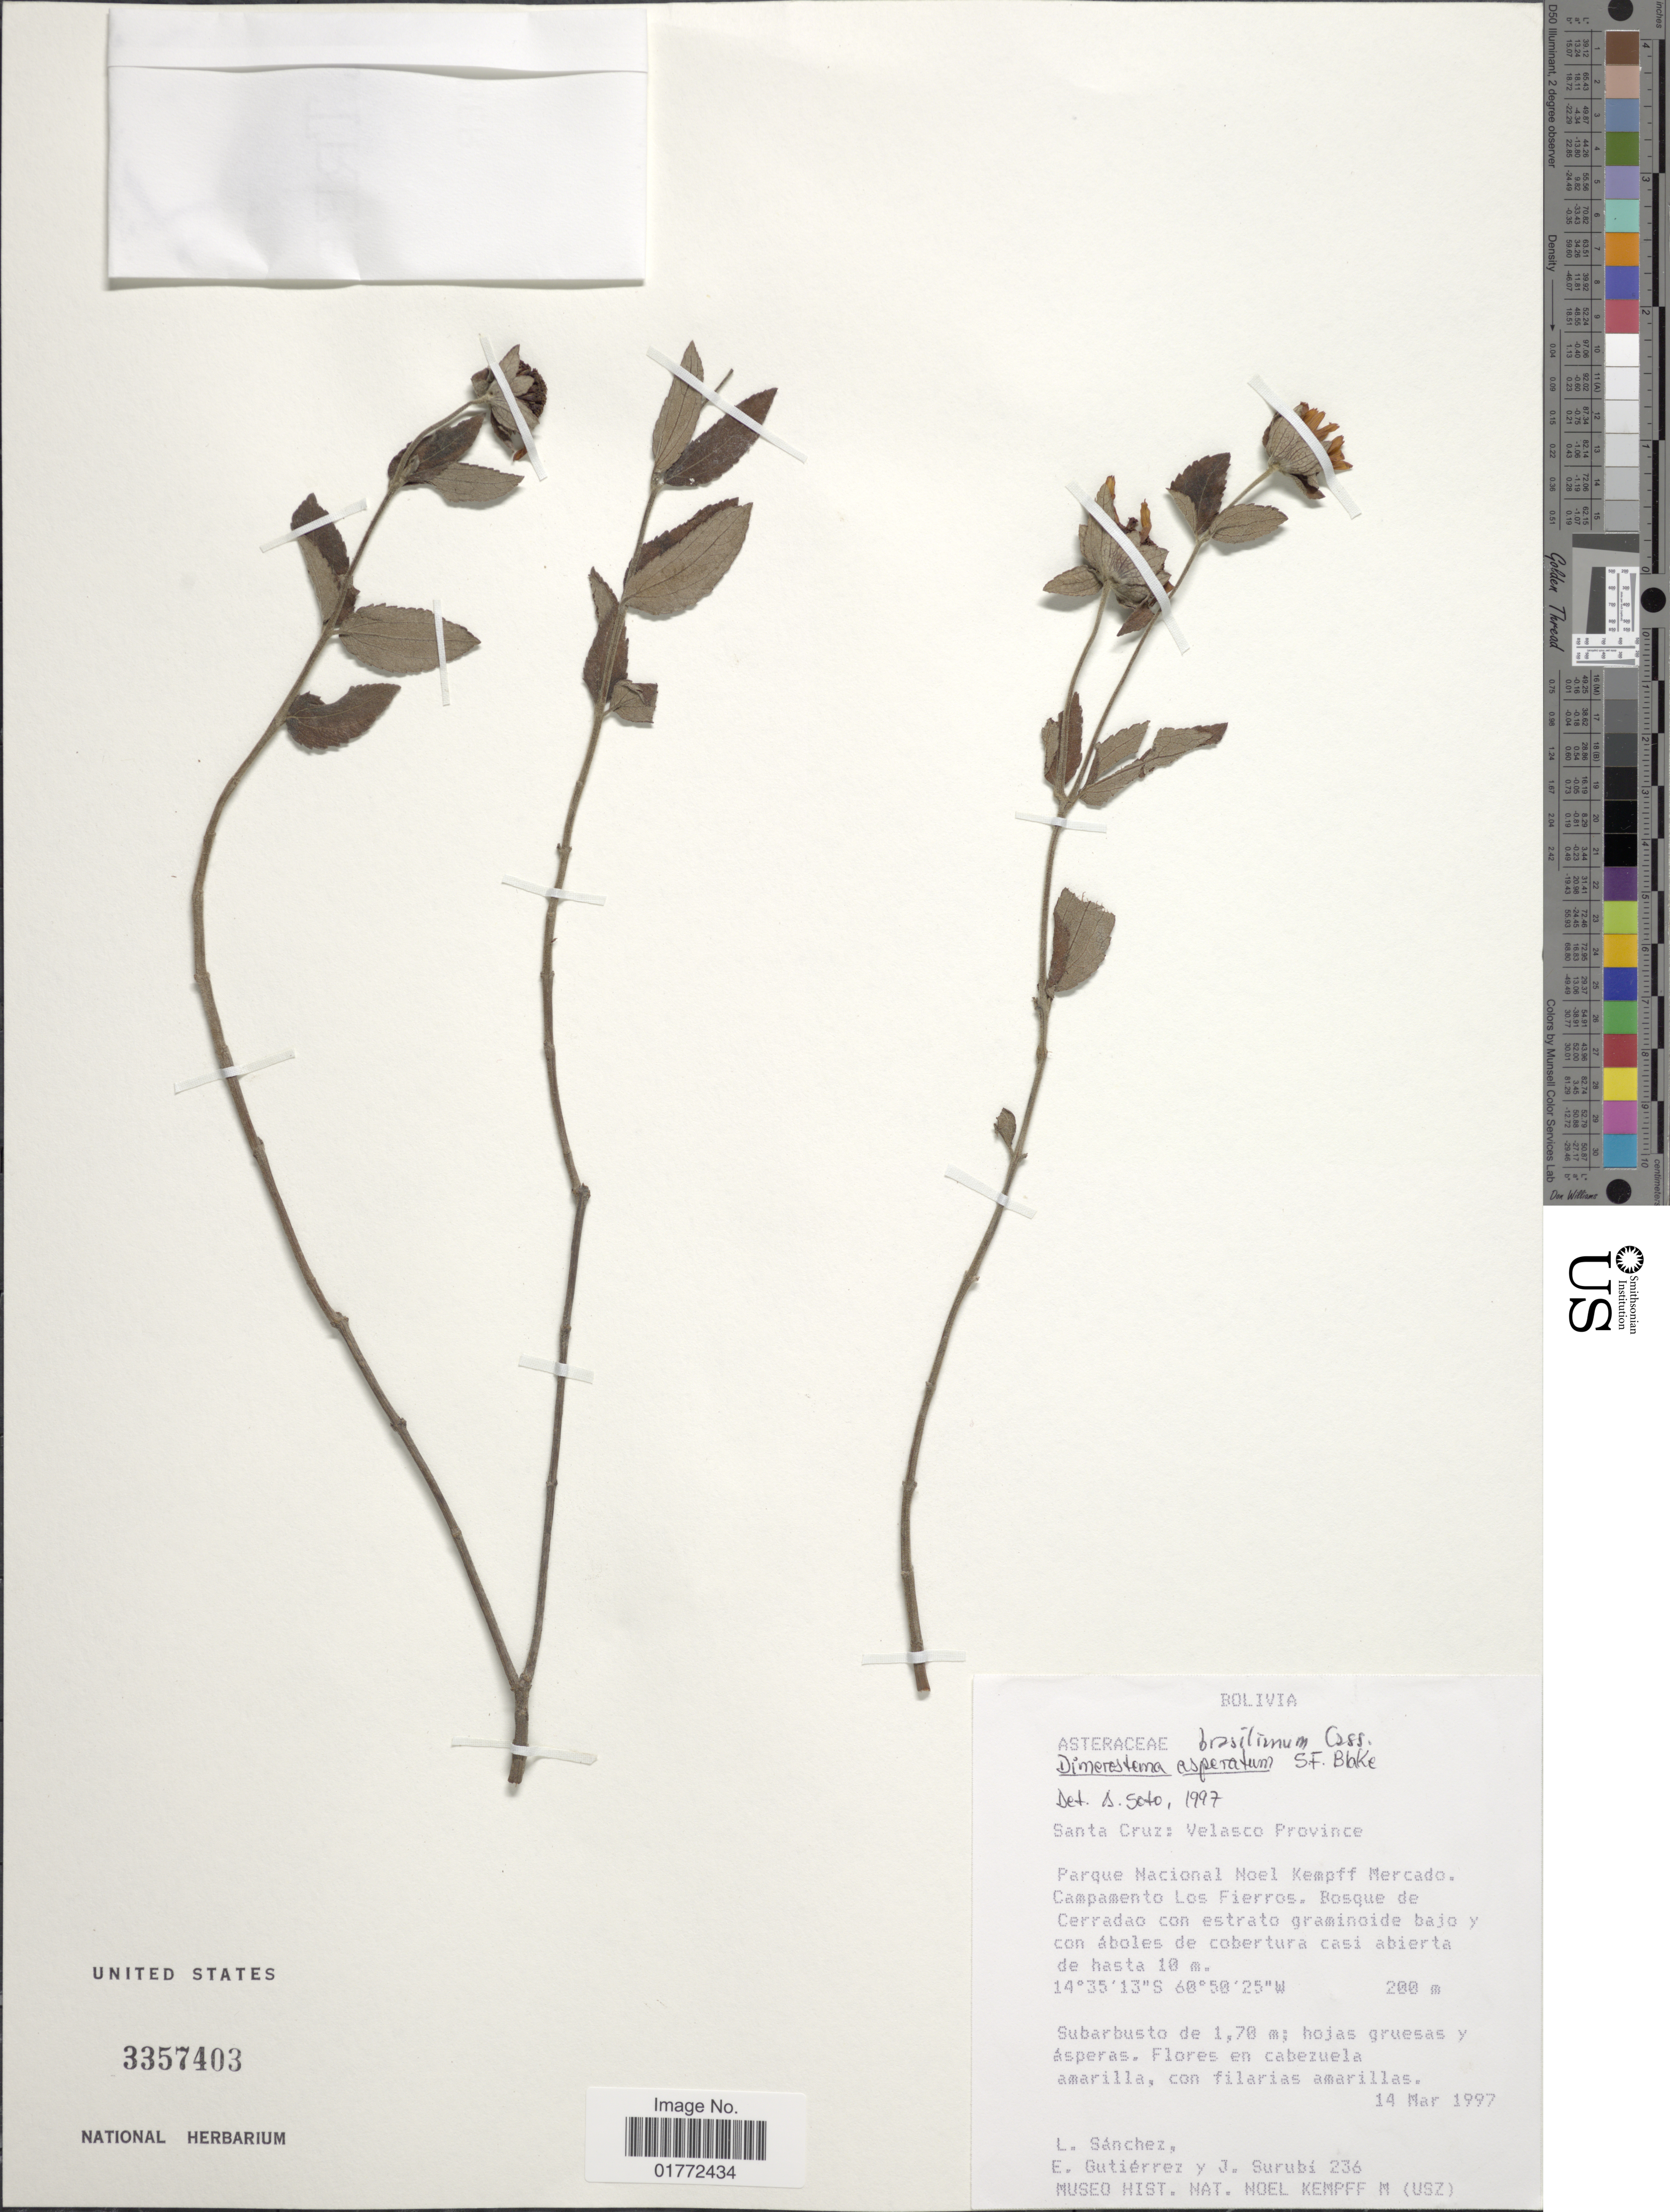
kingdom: Plantae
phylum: Tracheophyta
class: Magnoliopsida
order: Asterales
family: Asteraceae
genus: Dimerostemma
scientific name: Dimerostemma brasilianum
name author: Cass.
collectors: L. Sanchez, E. Gutiérrez & J. Surubi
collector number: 236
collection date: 1997-03-14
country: Bolivia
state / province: Santa Cruz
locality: Velasco Province, Parque Nacional Noel Kempff Mercado. Campamento Los Fierros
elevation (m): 200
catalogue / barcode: US 3357403